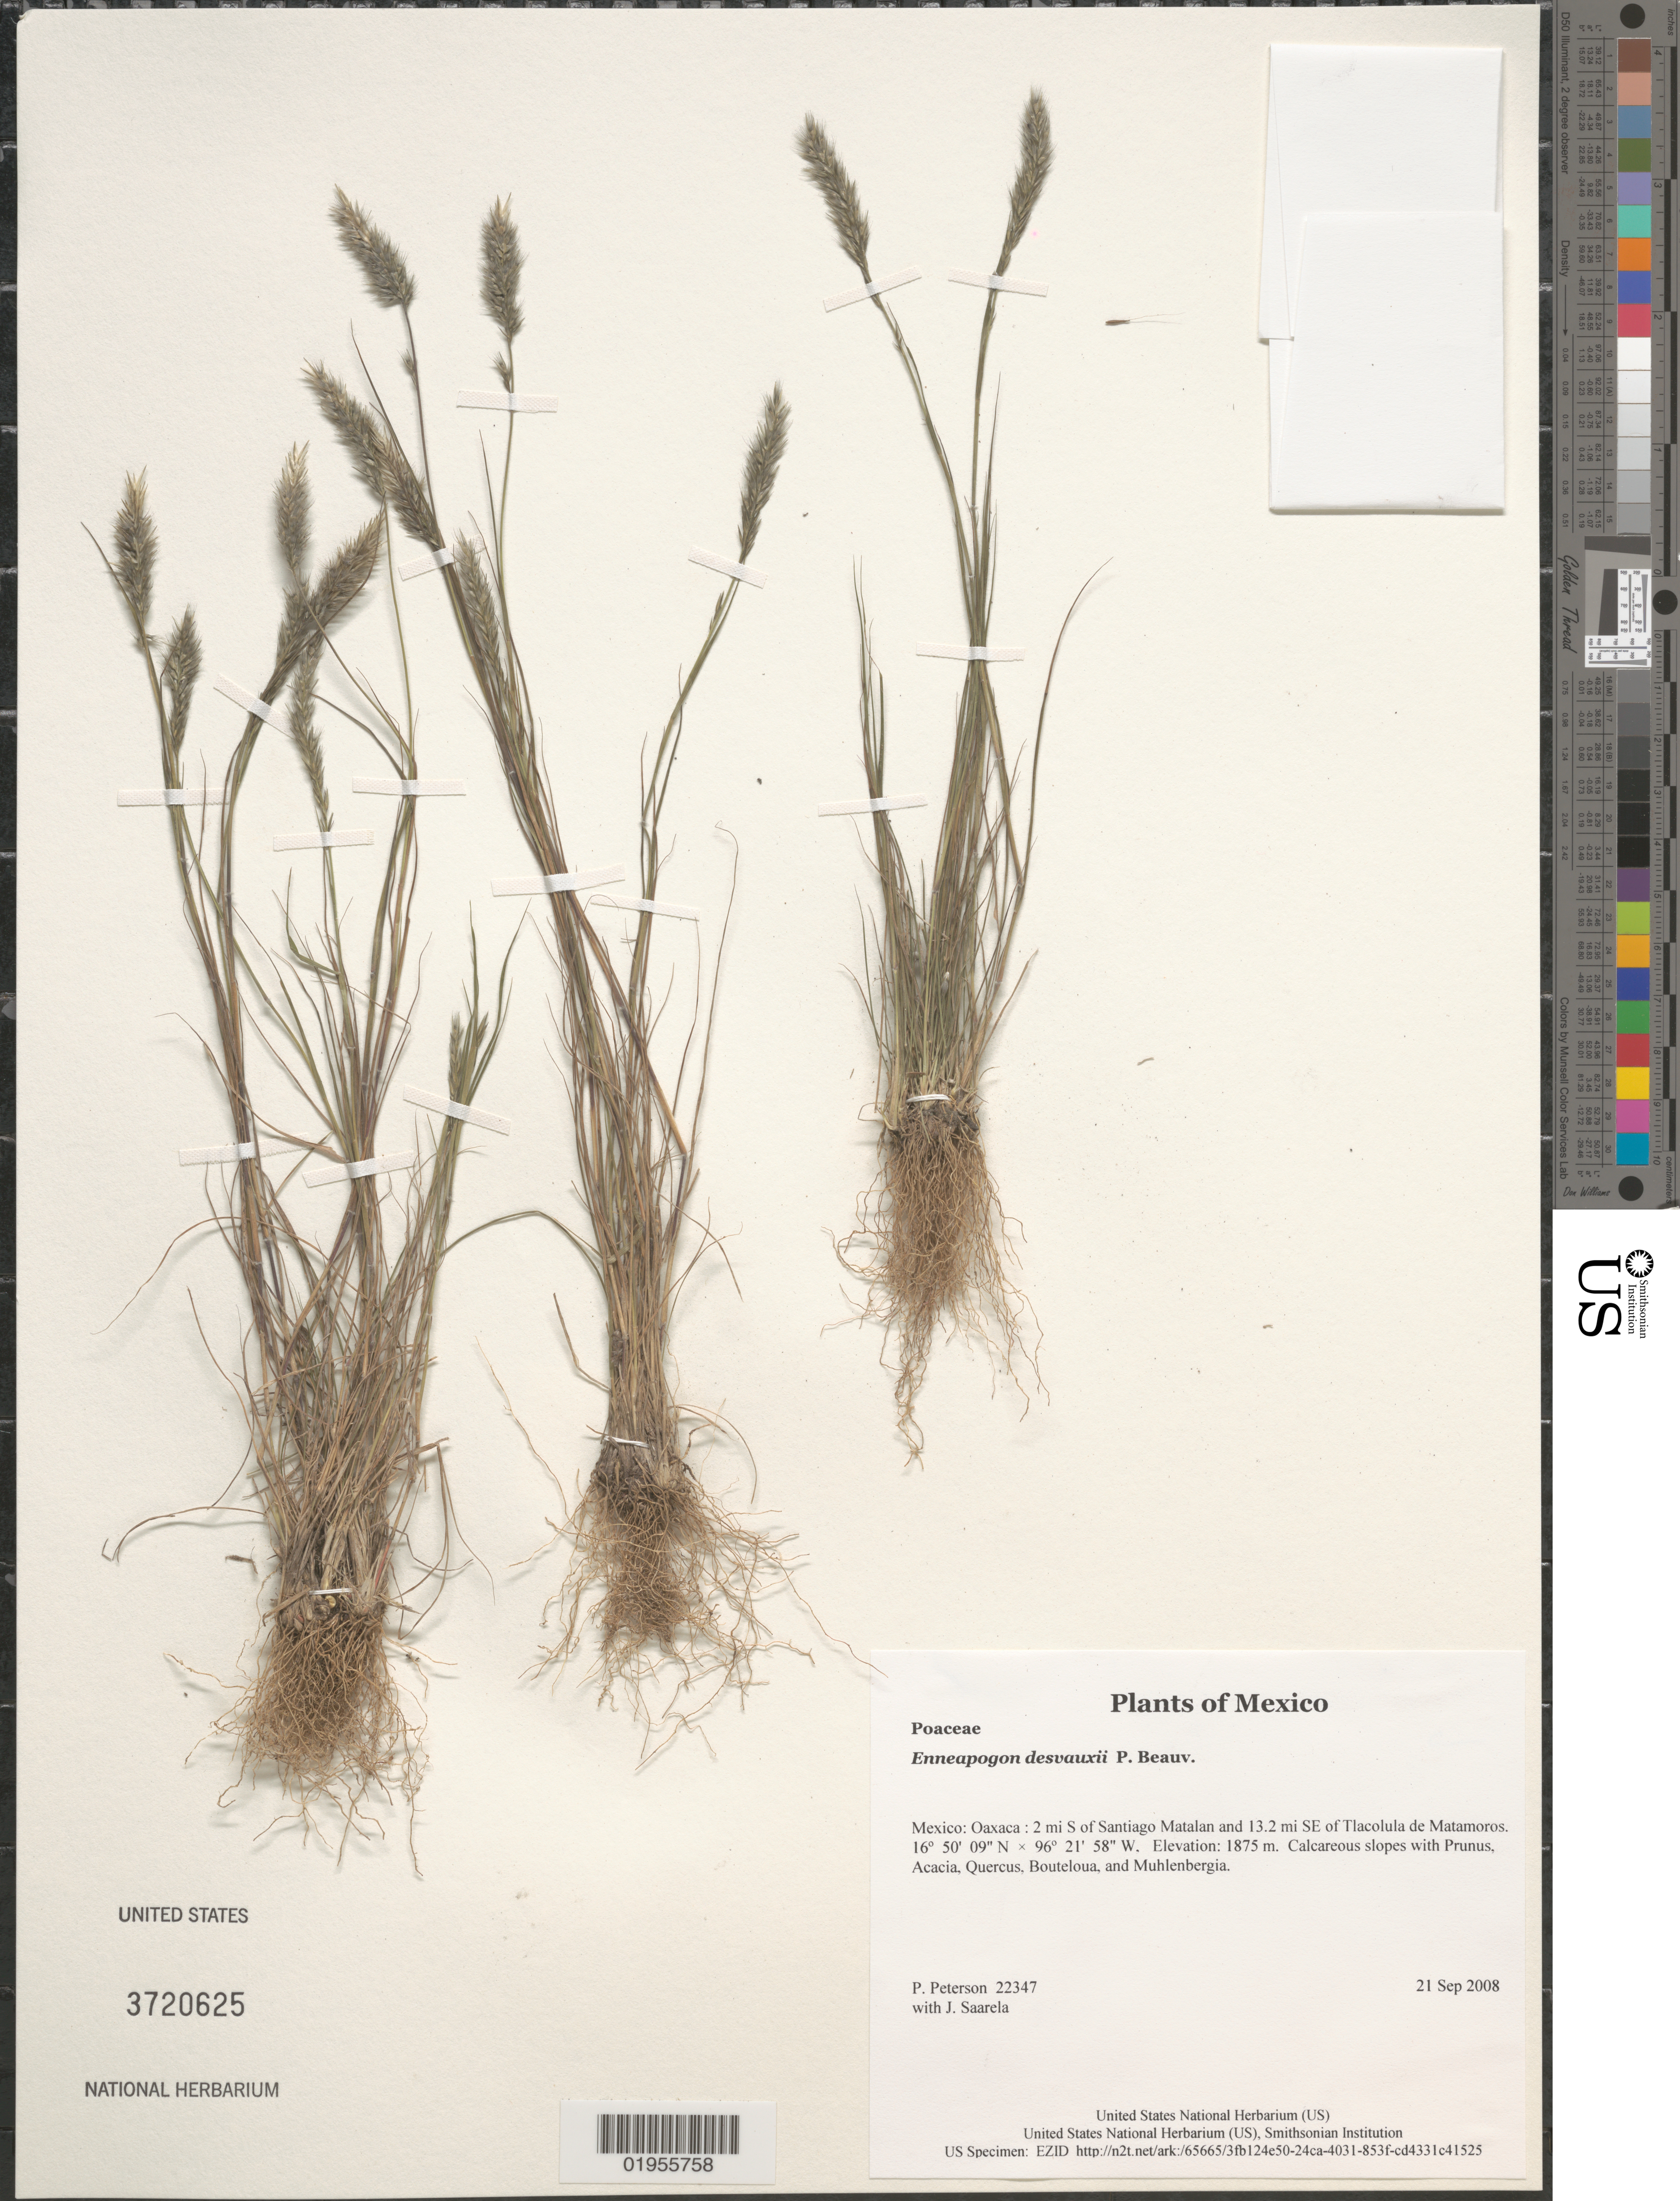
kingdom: Plantae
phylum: Tracheophyta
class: Liliopsida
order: Poales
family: Poaceae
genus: Enneapogon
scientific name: Enneapogon desvauxii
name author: P. Beauv.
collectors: P. M. Peterson & J. Saarela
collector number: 22347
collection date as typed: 21 Sep 2008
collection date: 2008-09-21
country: Mexico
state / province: Oaxaca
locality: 2 mi S of Santiago Matalan and 13.2 mi SE of Tlacolula de Matamoros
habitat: Calcareous slopes with Prunus, Acacia, Quercus, Bouteloua, and Muhlenbergia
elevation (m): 1875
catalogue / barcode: US 3720625